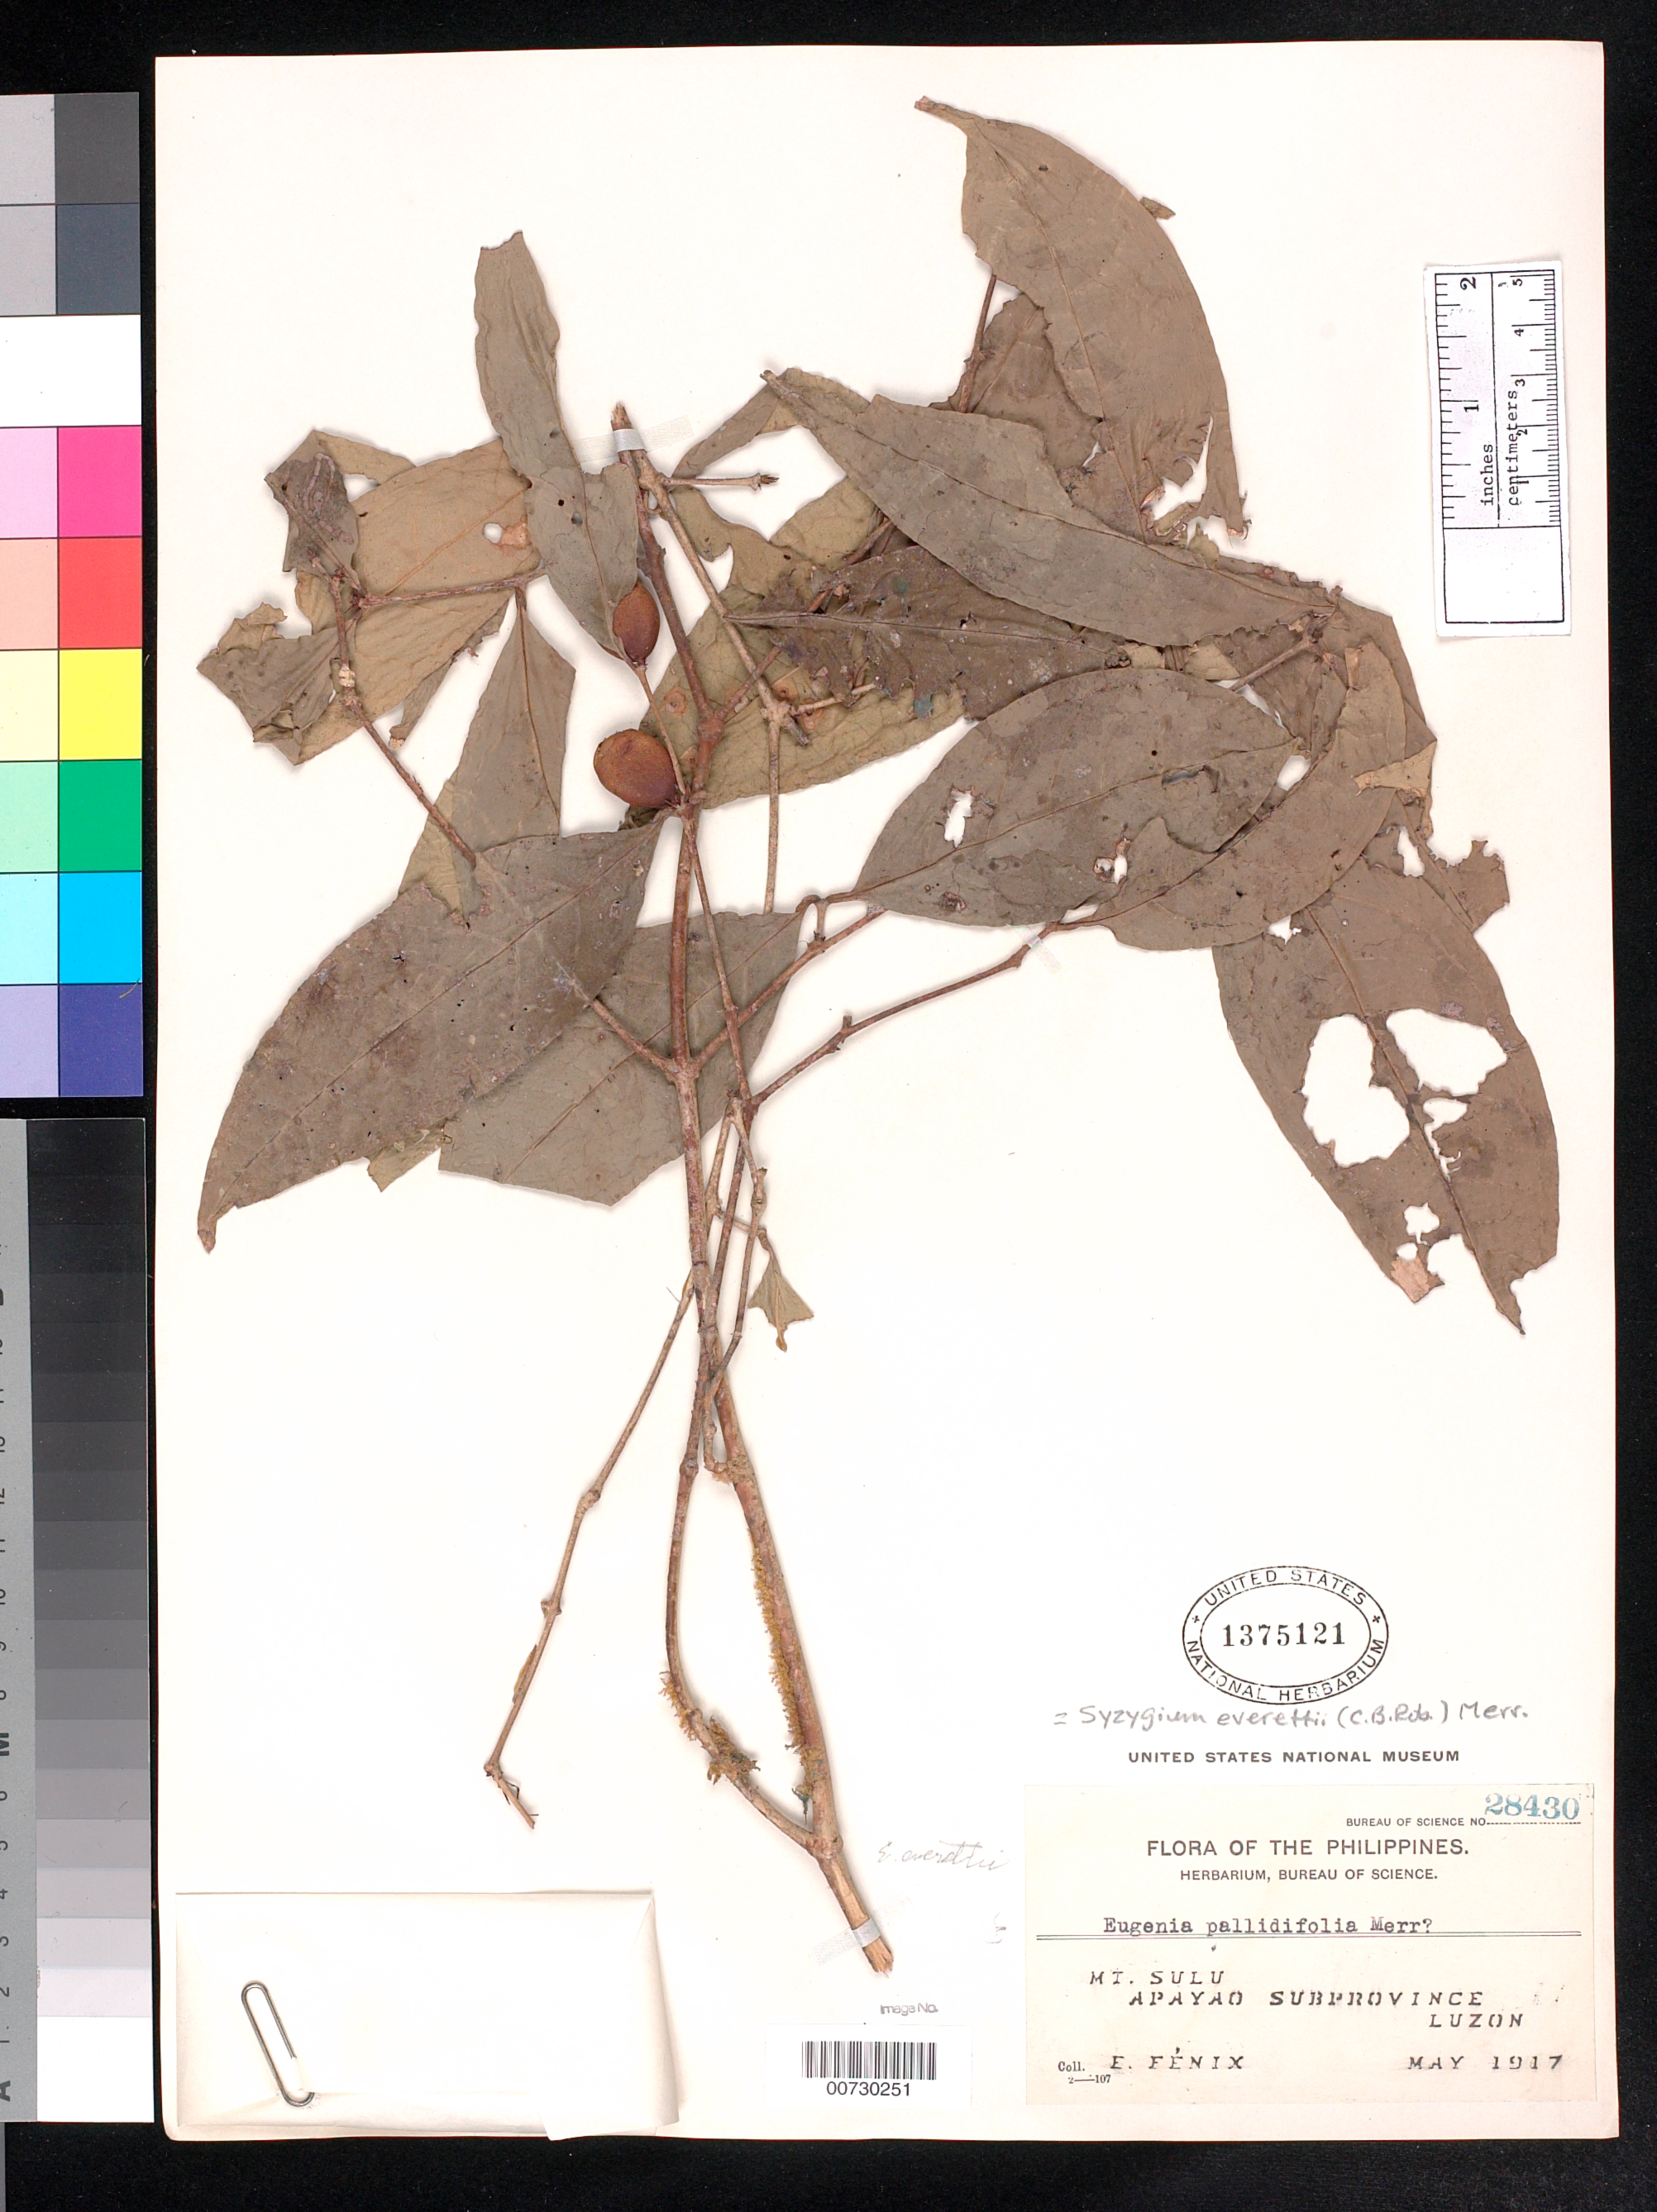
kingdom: Plantae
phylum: Tracheophyta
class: Magnoliopsida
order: Myrtales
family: Myrtaceae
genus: Syzygium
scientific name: Syzygium everettii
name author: (C.B. Rob.) Merr.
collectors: E. Fenix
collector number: Bur Sci. 28430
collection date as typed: May 1917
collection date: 1917-05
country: Philippines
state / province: Cordillera (Administrative Region)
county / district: Apayao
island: Luzon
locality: Mt. Sulu.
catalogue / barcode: US 1375121